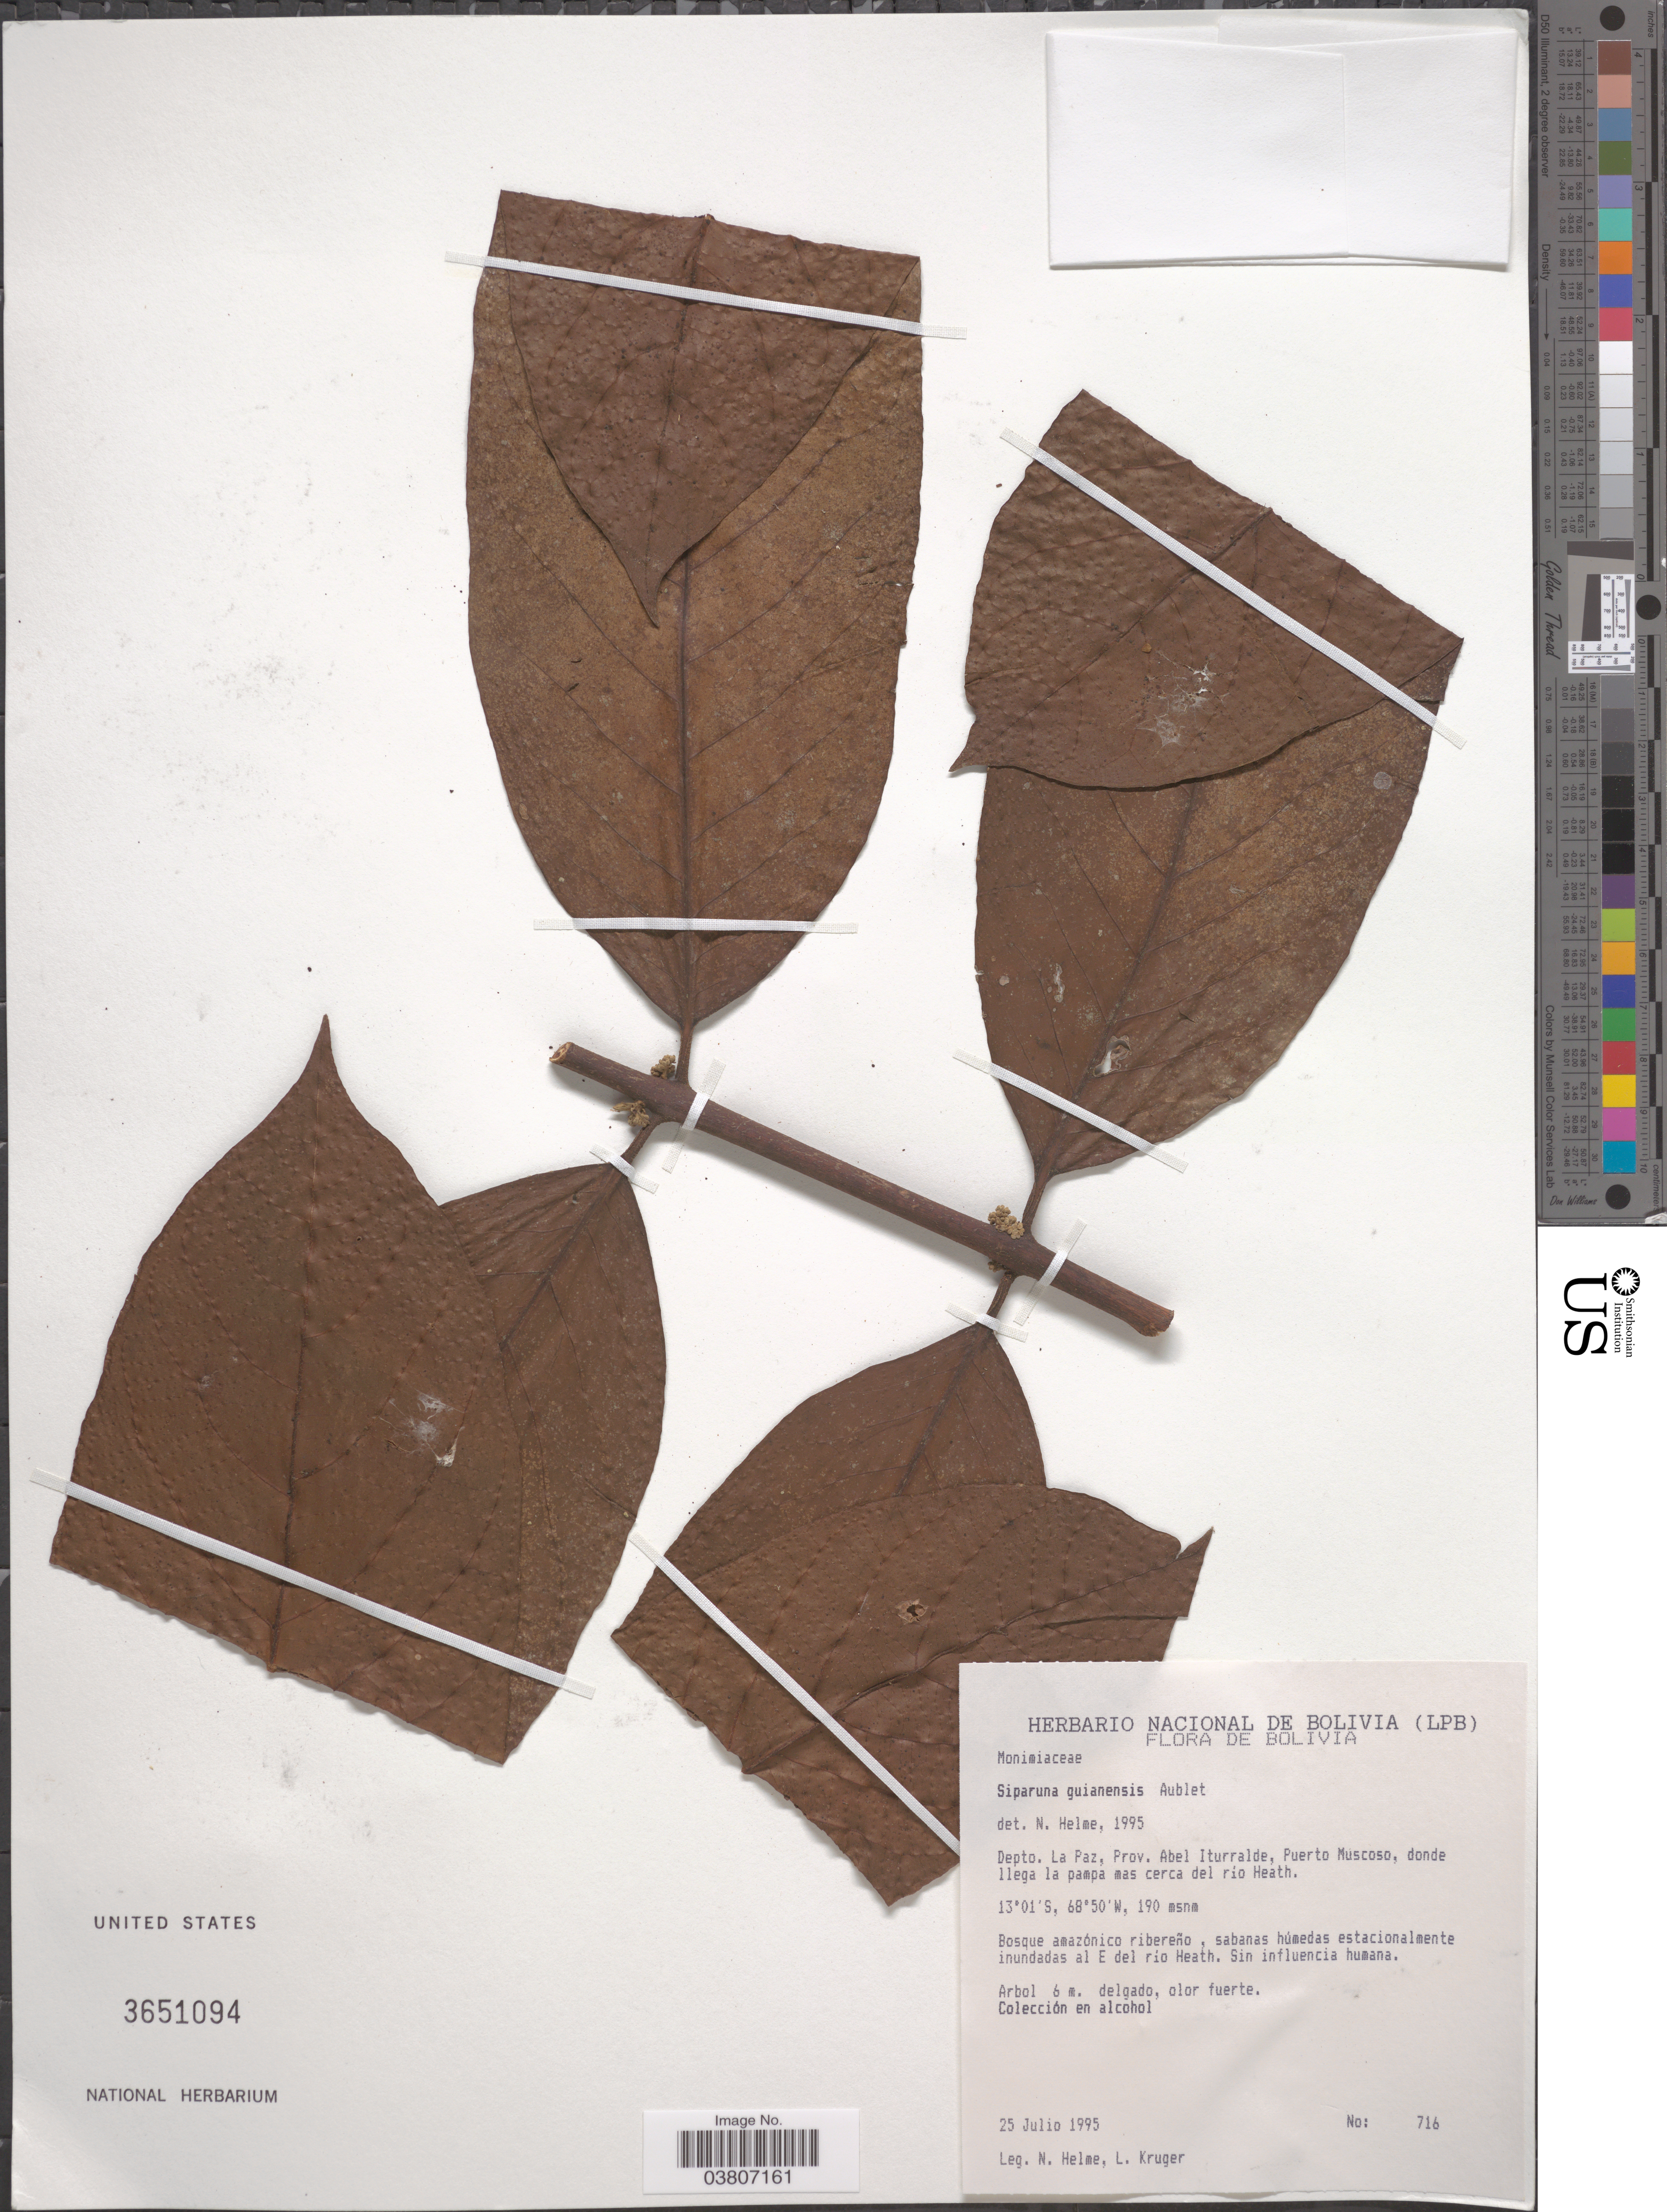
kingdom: Plantae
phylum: Tracheophyta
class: Magnoliopsida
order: Laurales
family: Siparunaceae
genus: Siparuna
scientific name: Siparuna guianensis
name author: Aubl.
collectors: N. Helme & L. Kruger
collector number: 716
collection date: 1995-07-25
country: Bolivia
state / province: La Paz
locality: Depto. La Paz, Prov. Abel Iturralde, Puerto Muscoso, donde llega la pampa mas cerca del río Heath.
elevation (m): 190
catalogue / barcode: US 3651094